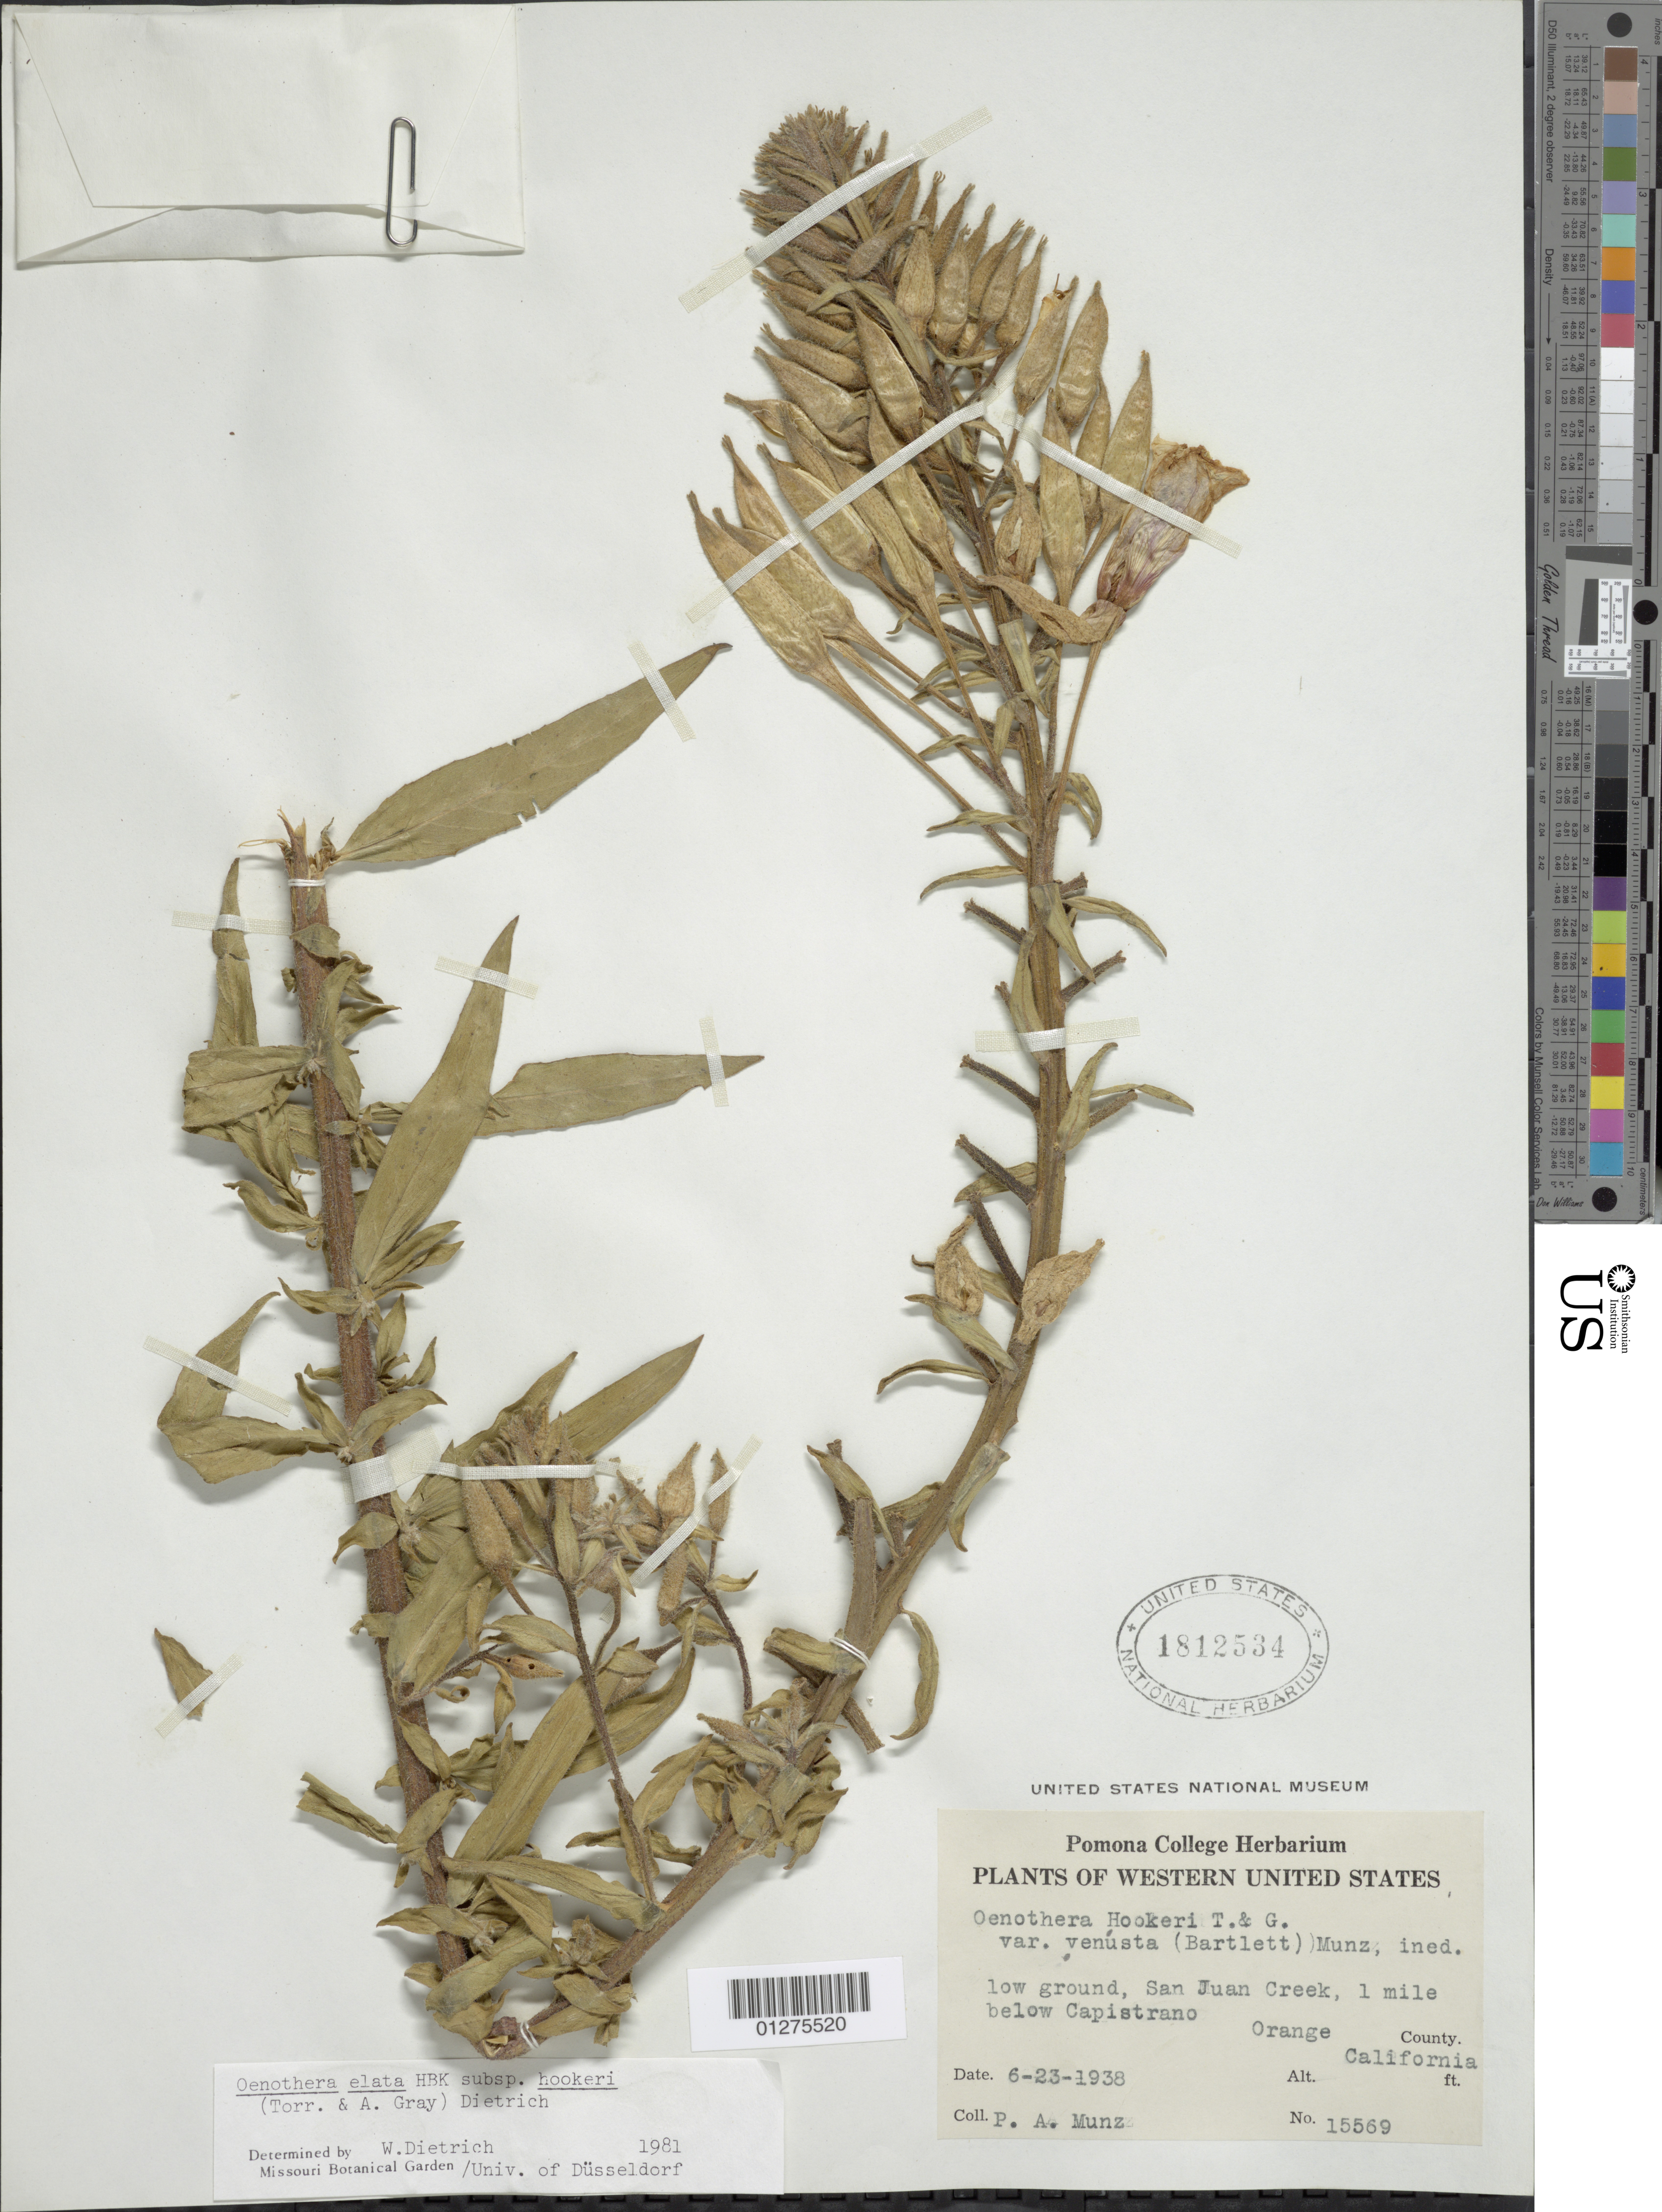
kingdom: Plantae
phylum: Tracheophyta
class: Magnoliopsida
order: Myrtales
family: Onagraceae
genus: Oenothera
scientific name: Oenothera elata subsp. hookeri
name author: (Torr. & A. Gray) W. Dietr. & W.L. Wagner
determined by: Dietrich, W.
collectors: P. A. Munz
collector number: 15569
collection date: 1938-06-23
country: United States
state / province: California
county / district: Orange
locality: San Juan Creek, 1 mile below Capistrano.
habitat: Low ground.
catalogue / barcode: US 1812534